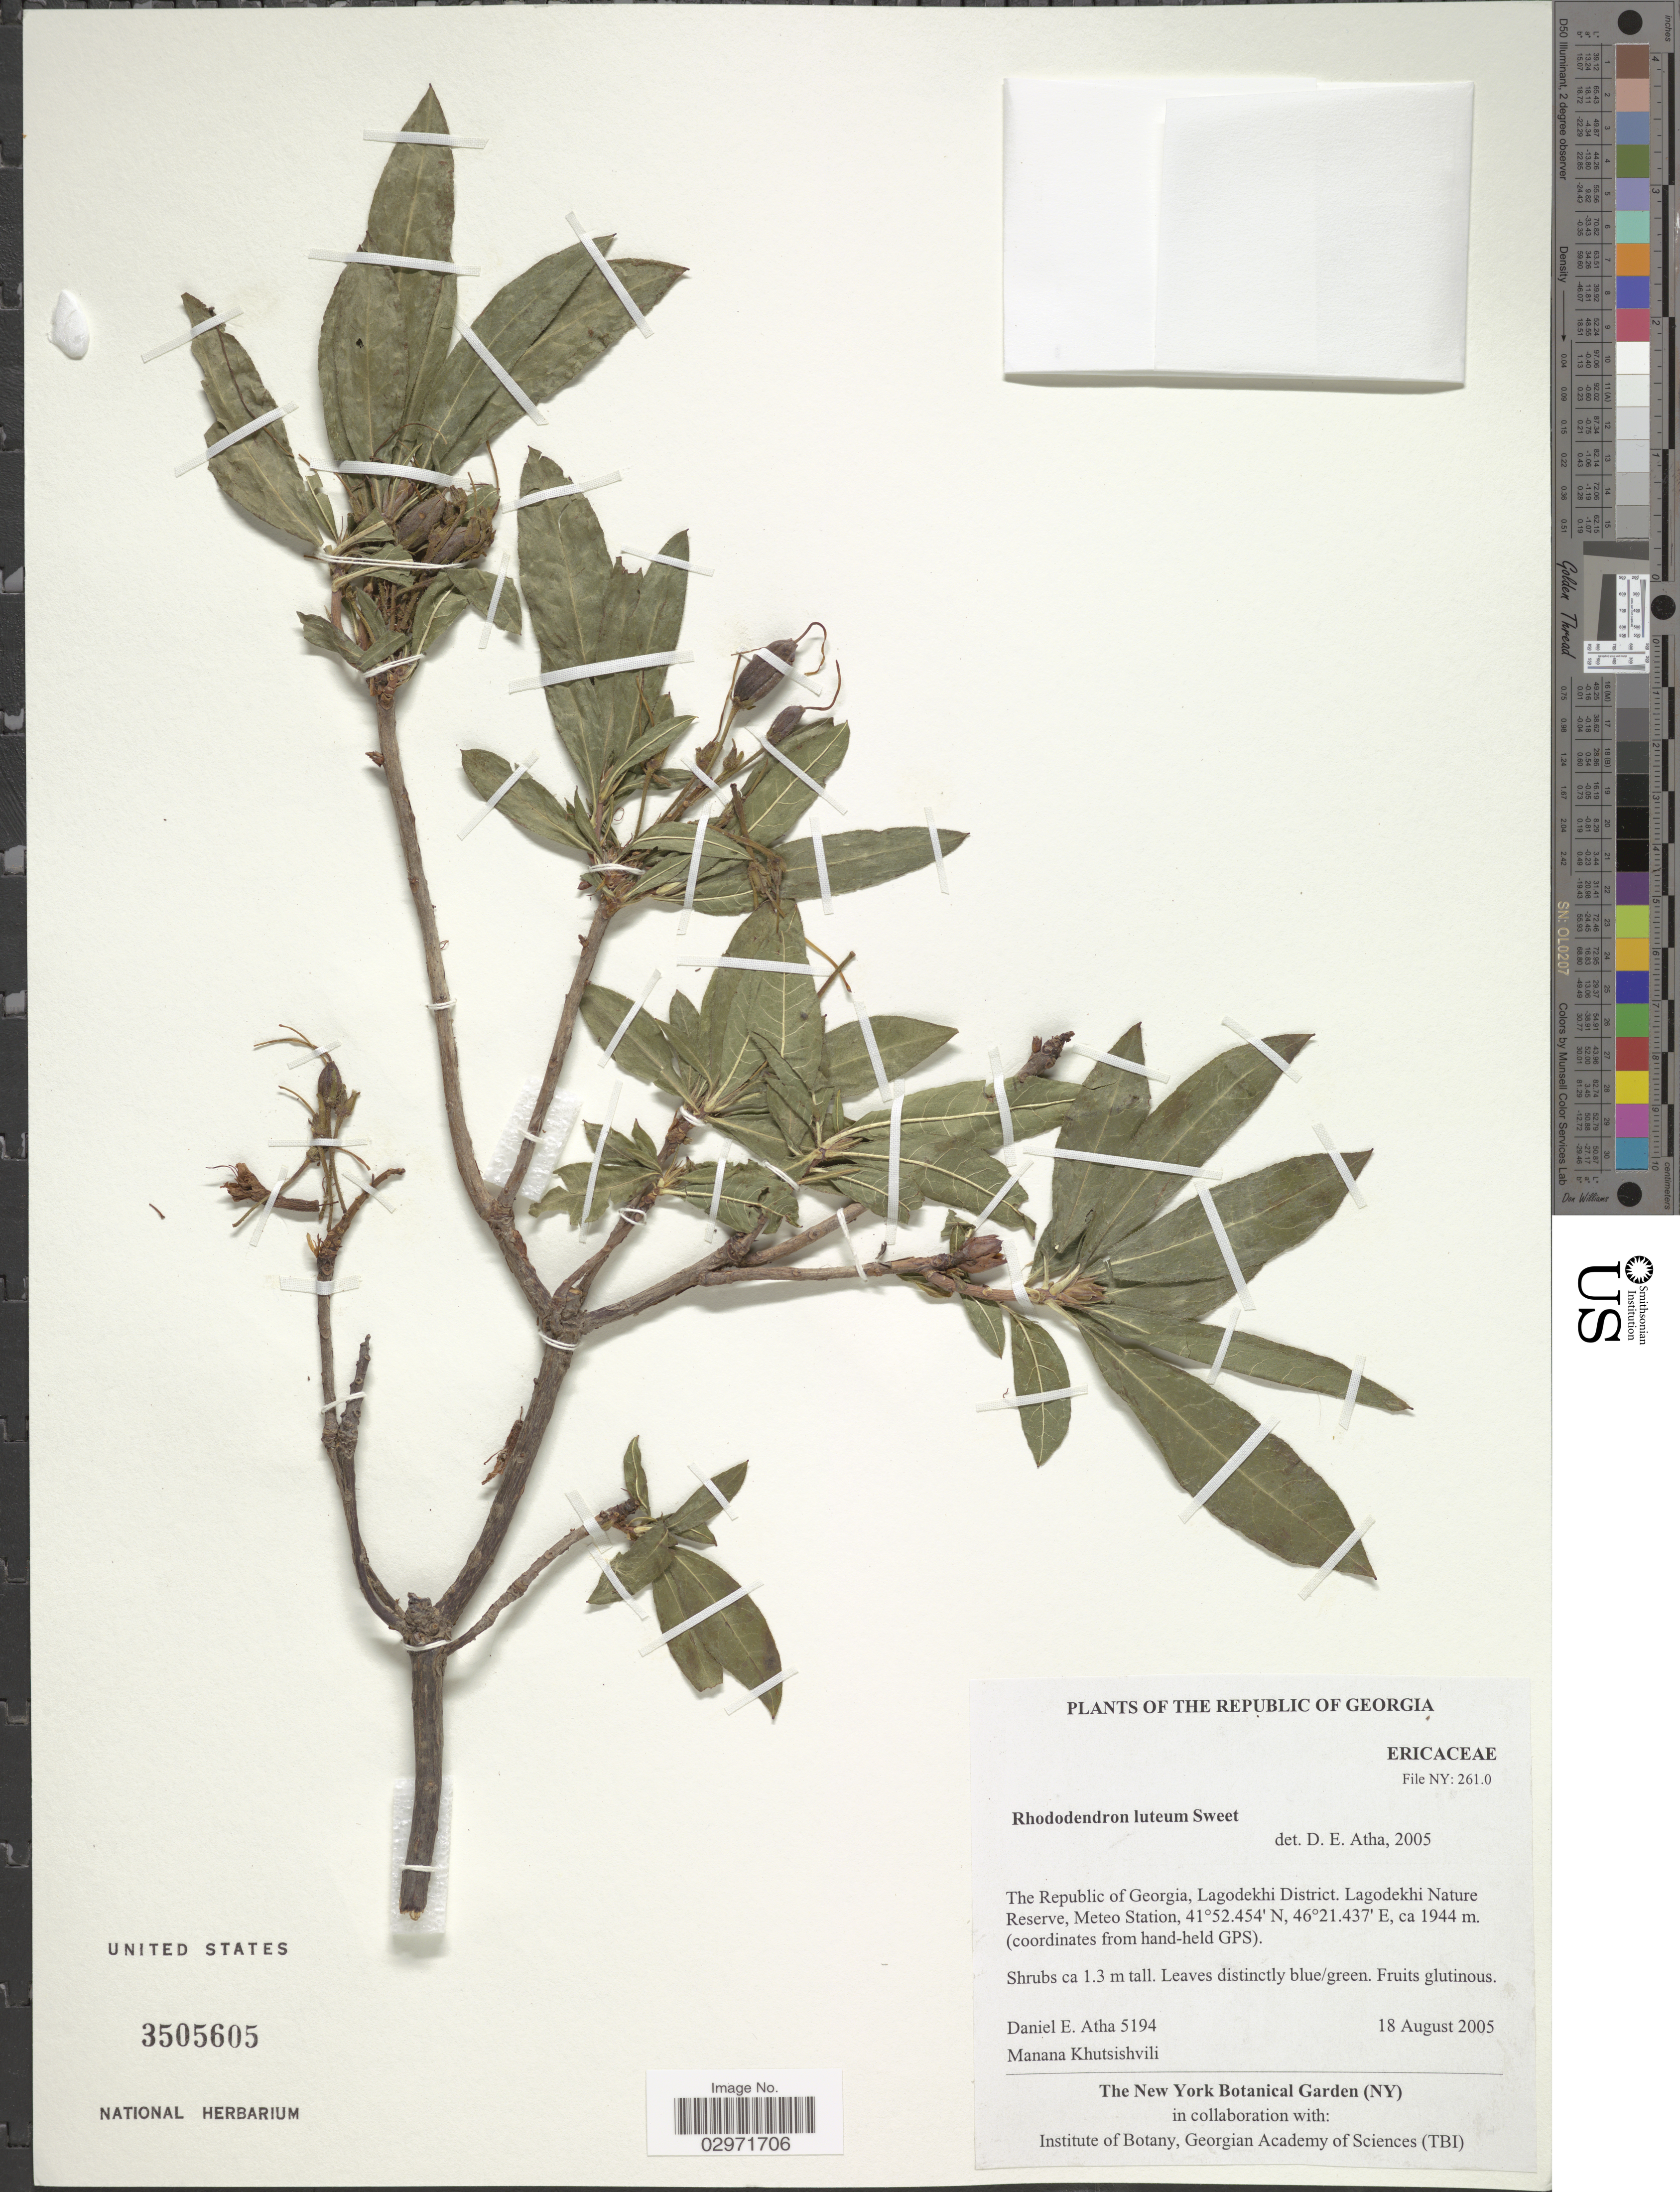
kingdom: Plantae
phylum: Tracheophyta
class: Magnoliopsida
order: Ericales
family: Ericaceae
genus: Rhododendron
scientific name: Rhododendron luteum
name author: Sweet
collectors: D. Atha & M. Khutsishvili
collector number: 5194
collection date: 2005-08-18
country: Georgia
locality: Lagodekhi District. Lagodheki Nature Reserve, Meteo Station.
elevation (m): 1944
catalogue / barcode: US 3505605